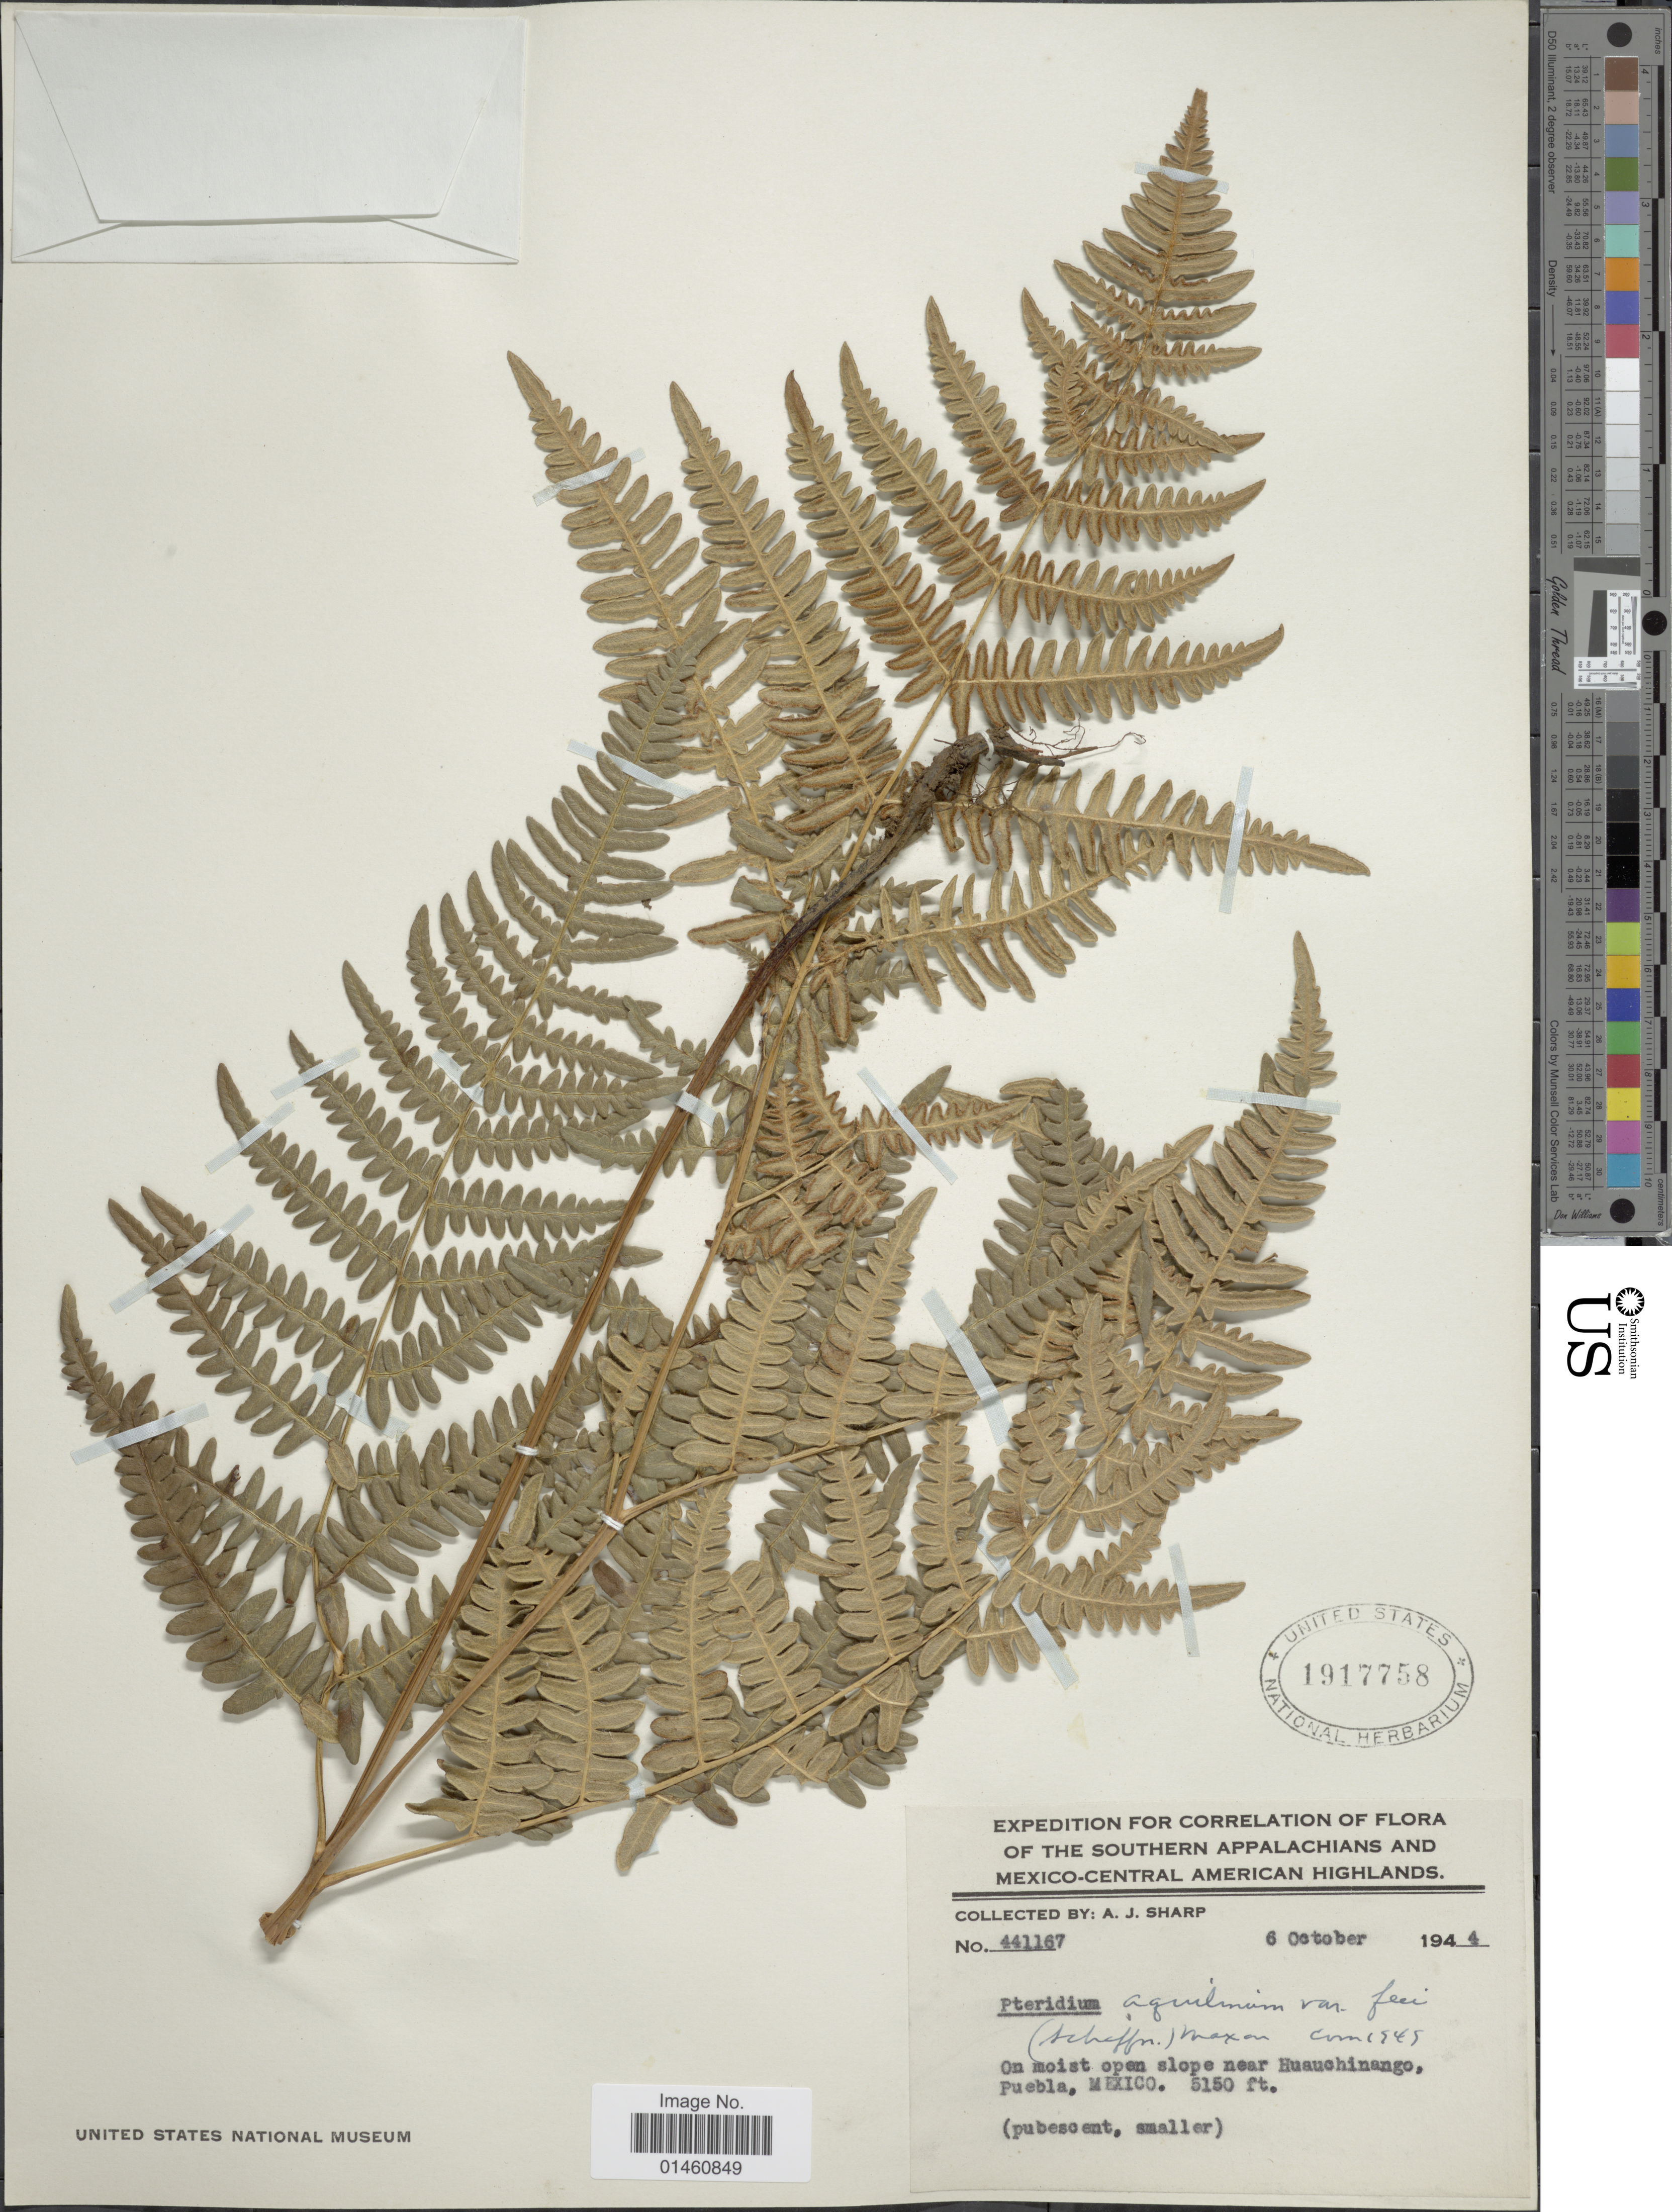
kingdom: Plantae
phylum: Tracheophyta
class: Polypodiopsida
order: Polypodiales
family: Dennstaedtiaceae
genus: Pteridium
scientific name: Pteridium aquilinum var. feei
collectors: A. J. Sharp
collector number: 441167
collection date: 1944-10-06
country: Mexico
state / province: Puebla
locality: On moist slope near Nuauchinango.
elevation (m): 1570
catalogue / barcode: US 1917758